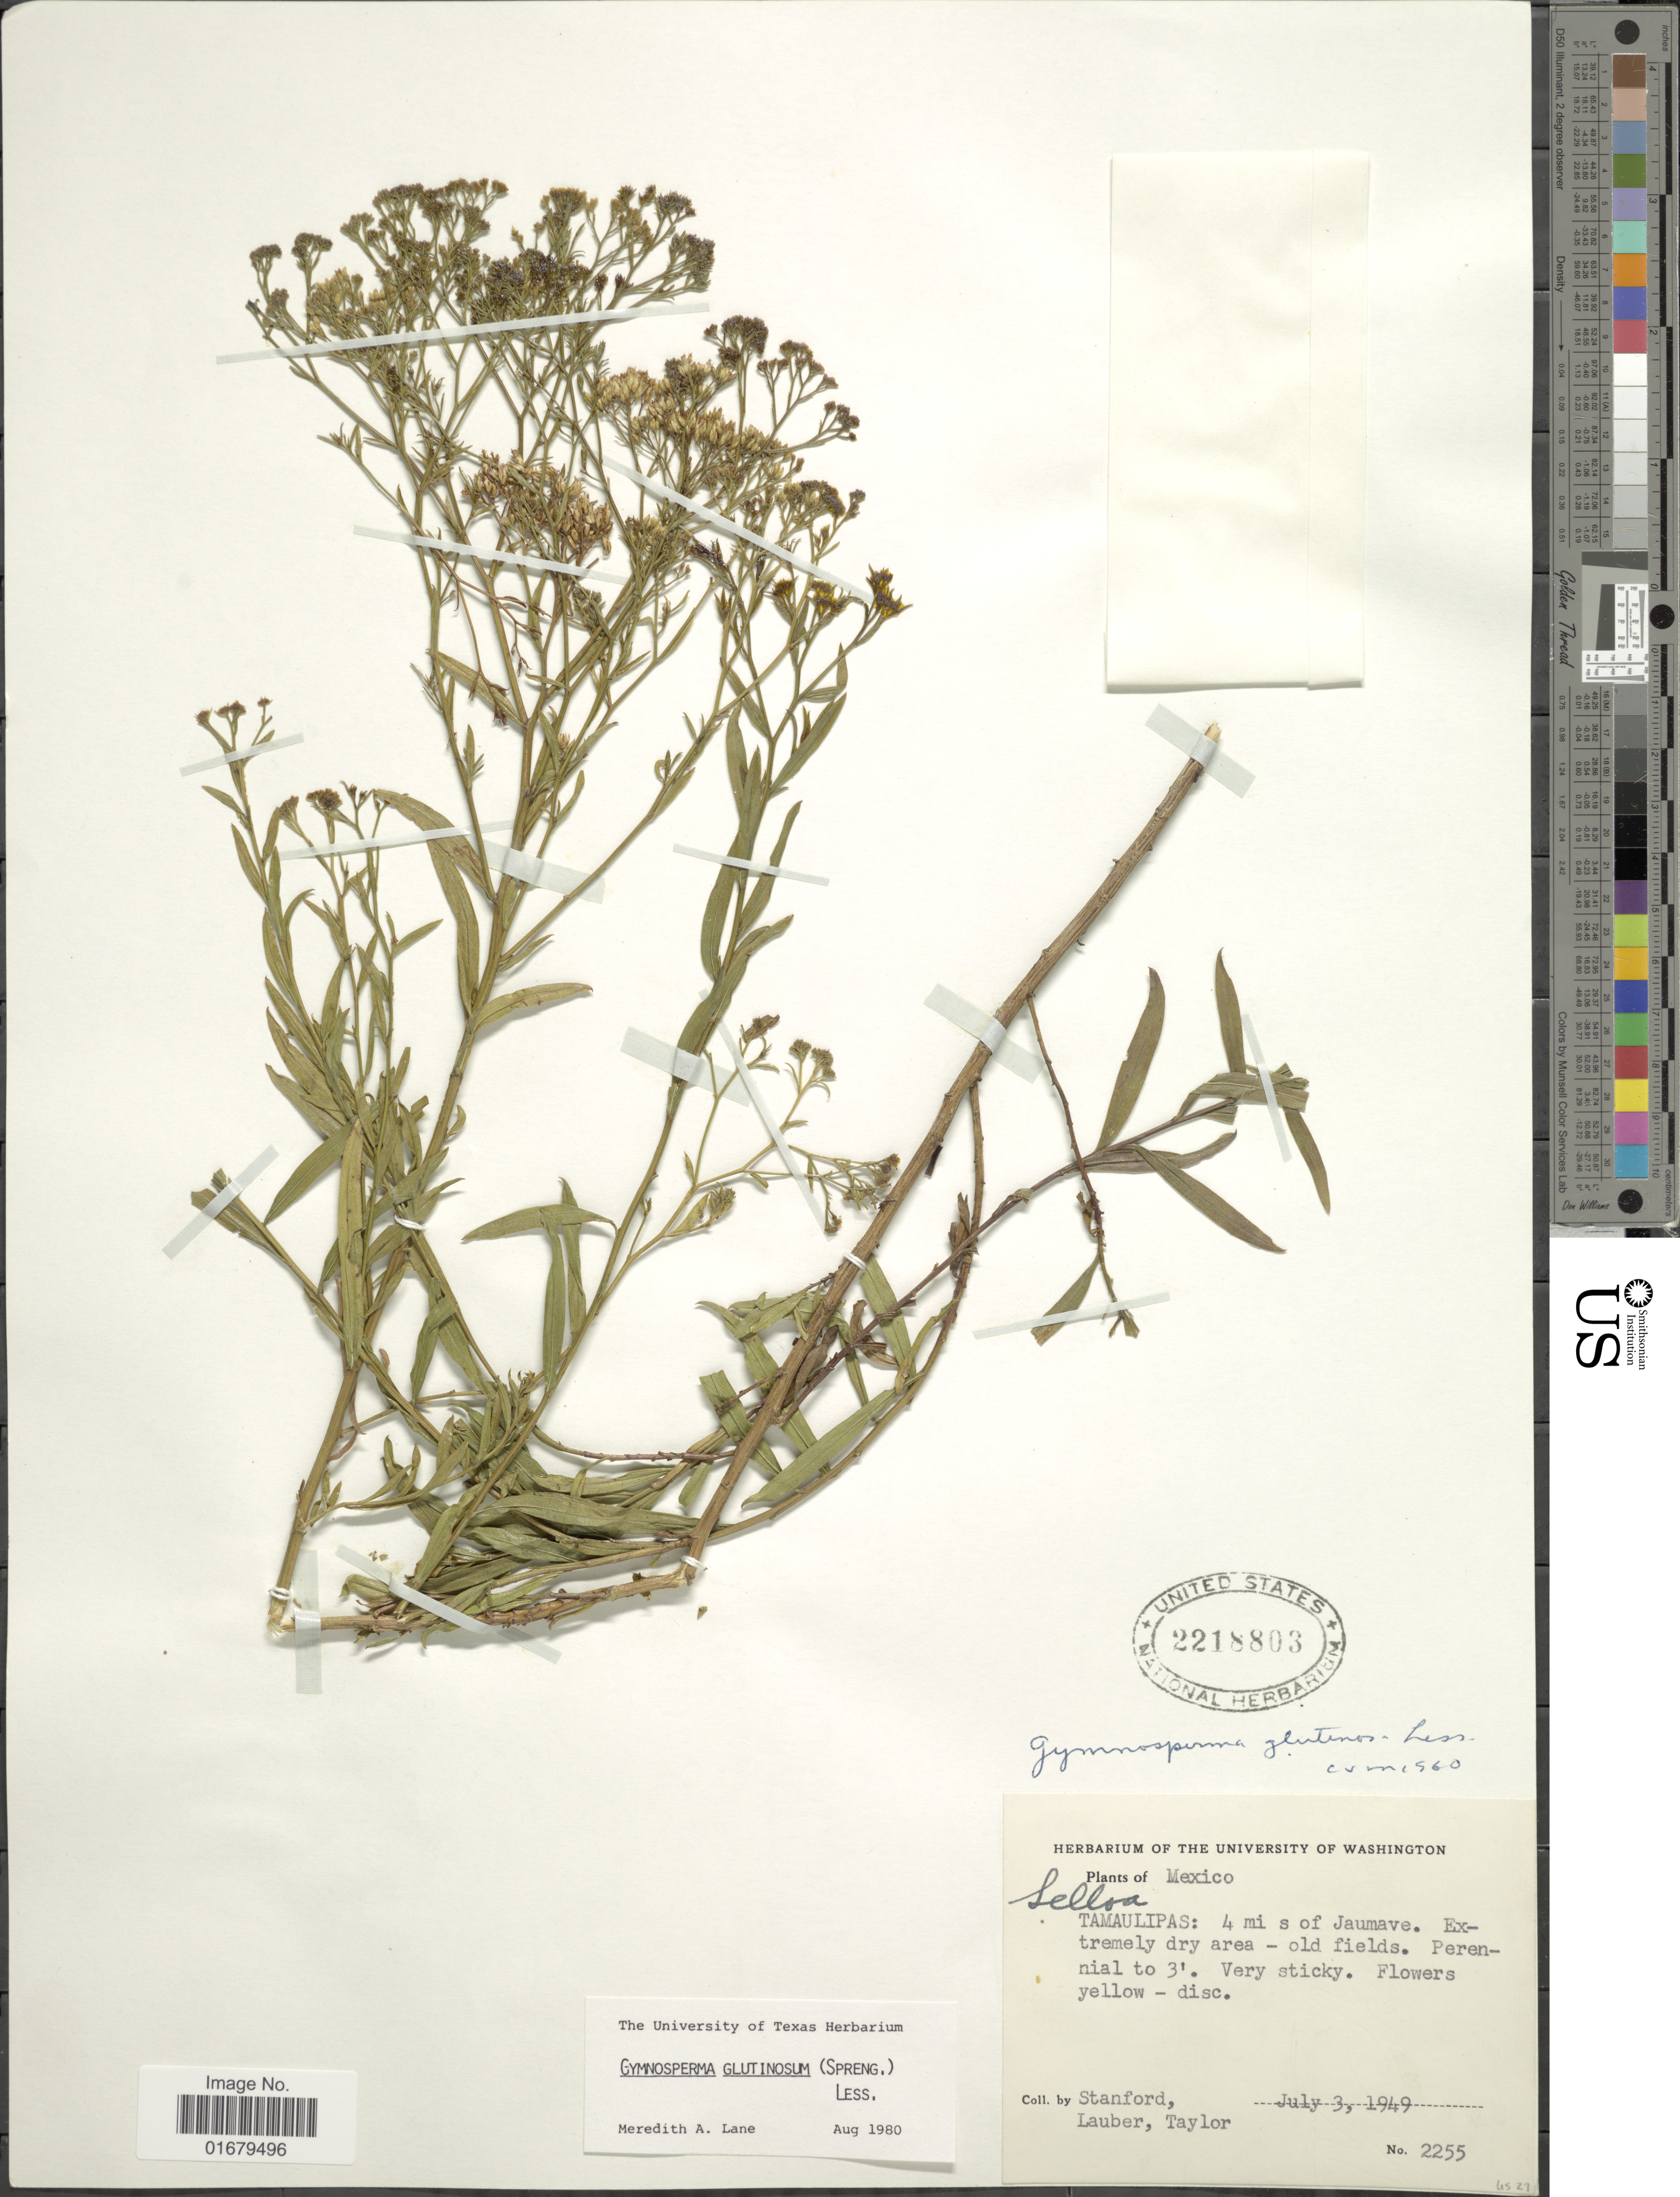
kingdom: Plantae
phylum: Tracheophyta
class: Magnoliopsida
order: Asterales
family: Asteraceae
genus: Gymnosperma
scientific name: Gymnosperma glutinosum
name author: (Spreng.) Less.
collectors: -. Stanford, Lauber, -- & -- Taylor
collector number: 2255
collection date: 1949-07-03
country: Mexico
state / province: Tamaulipas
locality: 4 mi s of Jaumave. Extremely dry area - old fields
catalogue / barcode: US 2218803